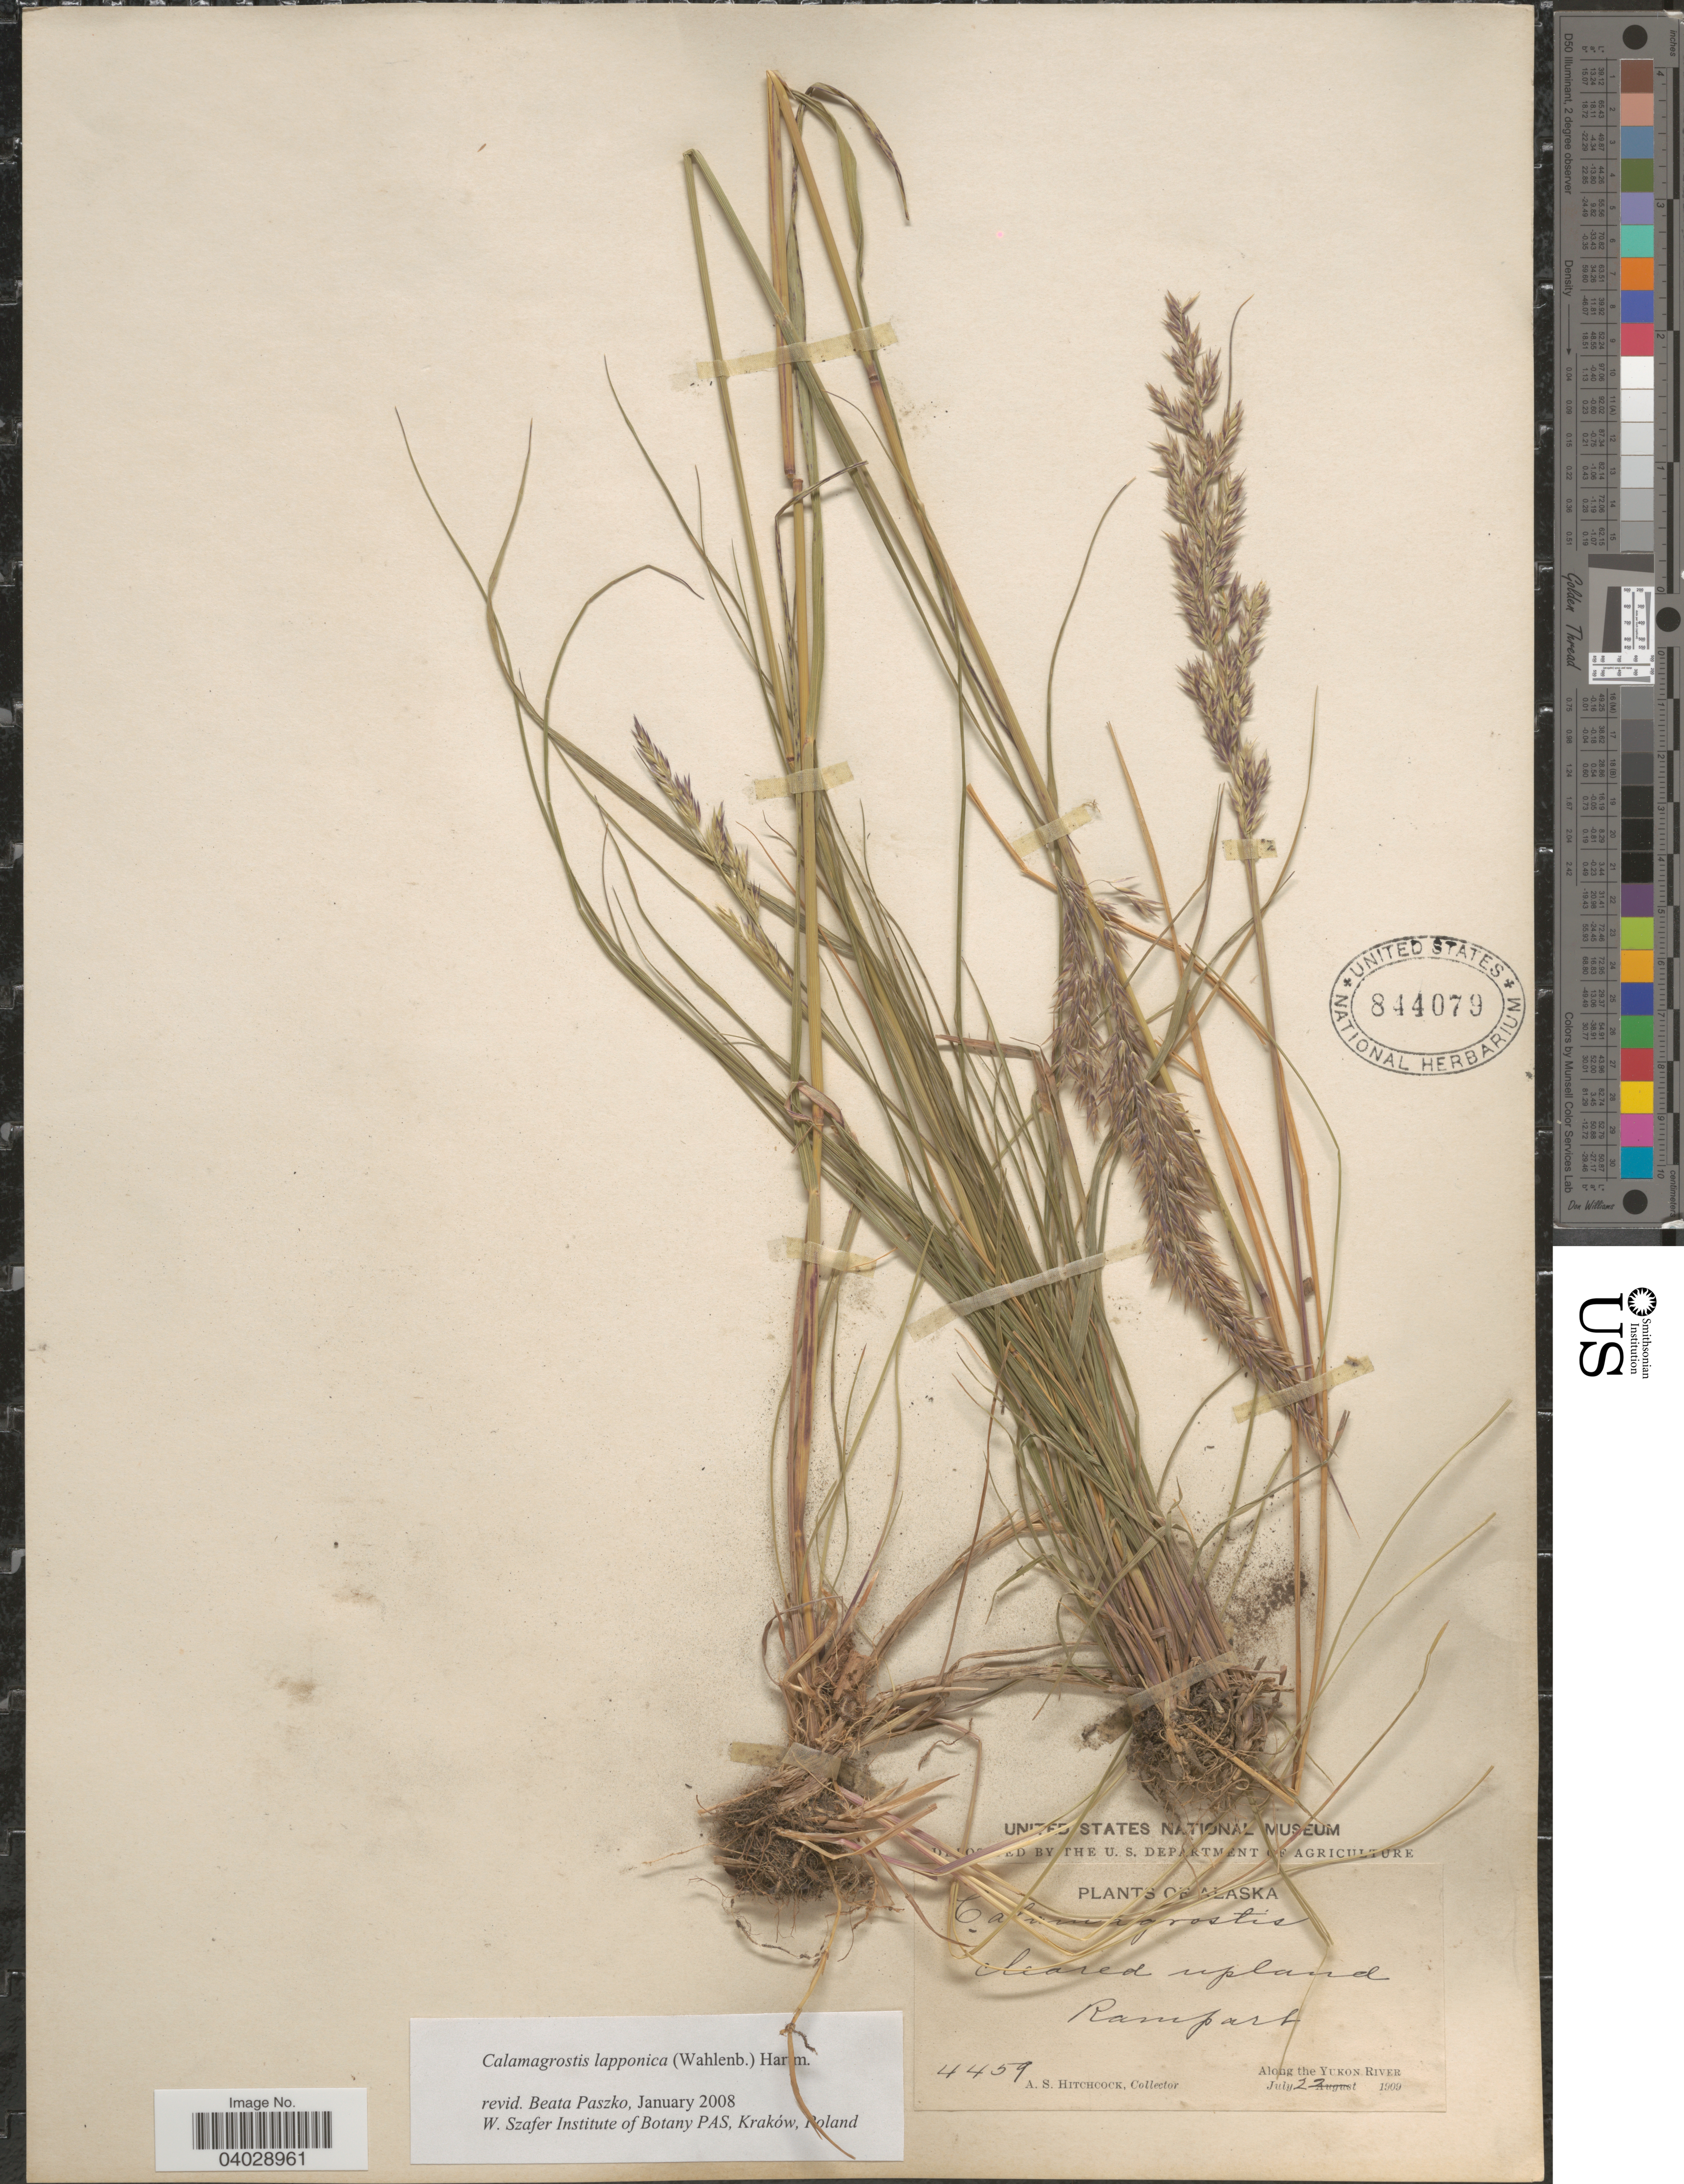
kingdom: Plantae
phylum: Tracheophyta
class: Liliopsida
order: Poales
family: Poaceae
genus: Calamagrostis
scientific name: Calamagrostis lapponica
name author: (Wahlenb.) Hartm.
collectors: A. S. Hitchcock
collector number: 4459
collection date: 1909-07-22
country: United States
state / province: Alaska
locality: Cleared upland, Rampart. Along the Yukon River.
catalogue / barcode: US 844079